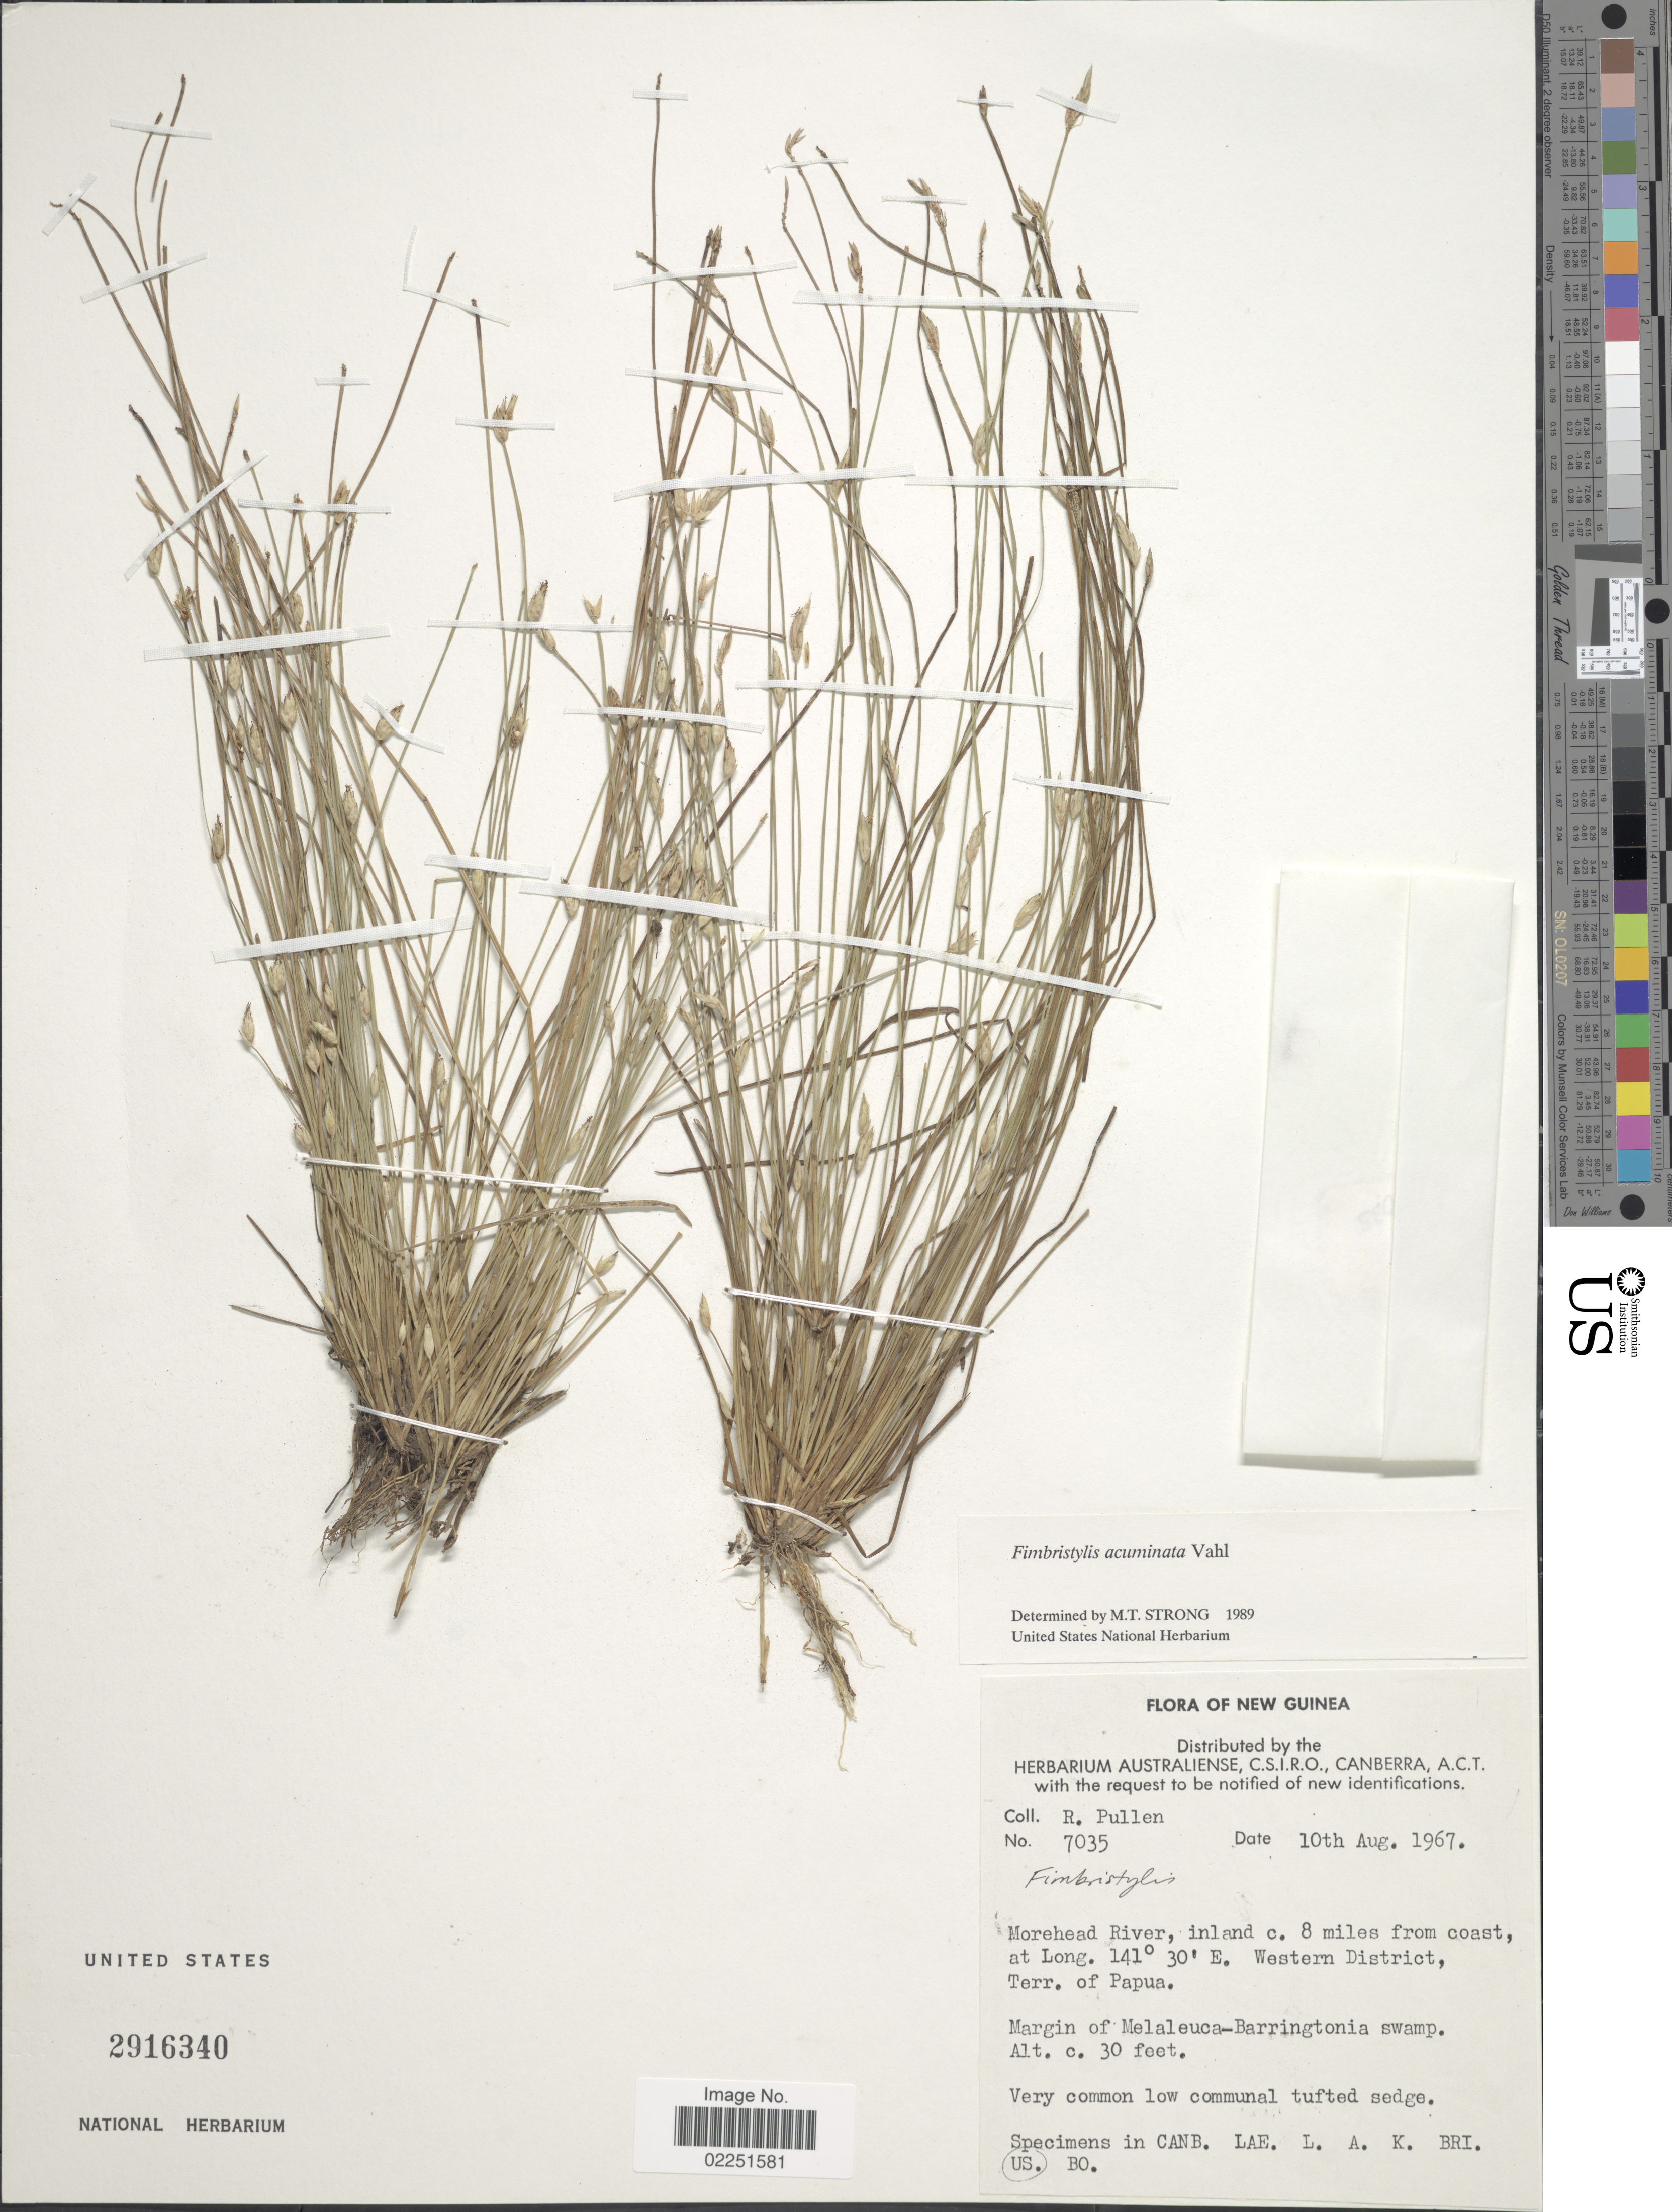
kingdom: Plantae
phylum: Tracheophyta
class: Liliopsida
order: Poales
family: Cyperaceae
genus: Fimbristylis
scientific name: Fimbristylis acuminata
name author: Vahl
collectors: R. Pullen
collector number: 7035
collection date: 1967-08-10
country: Papua New Guinea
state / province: Manus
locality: New Guinea, Morehead River, inland c. 8 miles from coast, Western District, Terr. of Papua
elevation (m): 9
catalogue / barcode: US 2916340